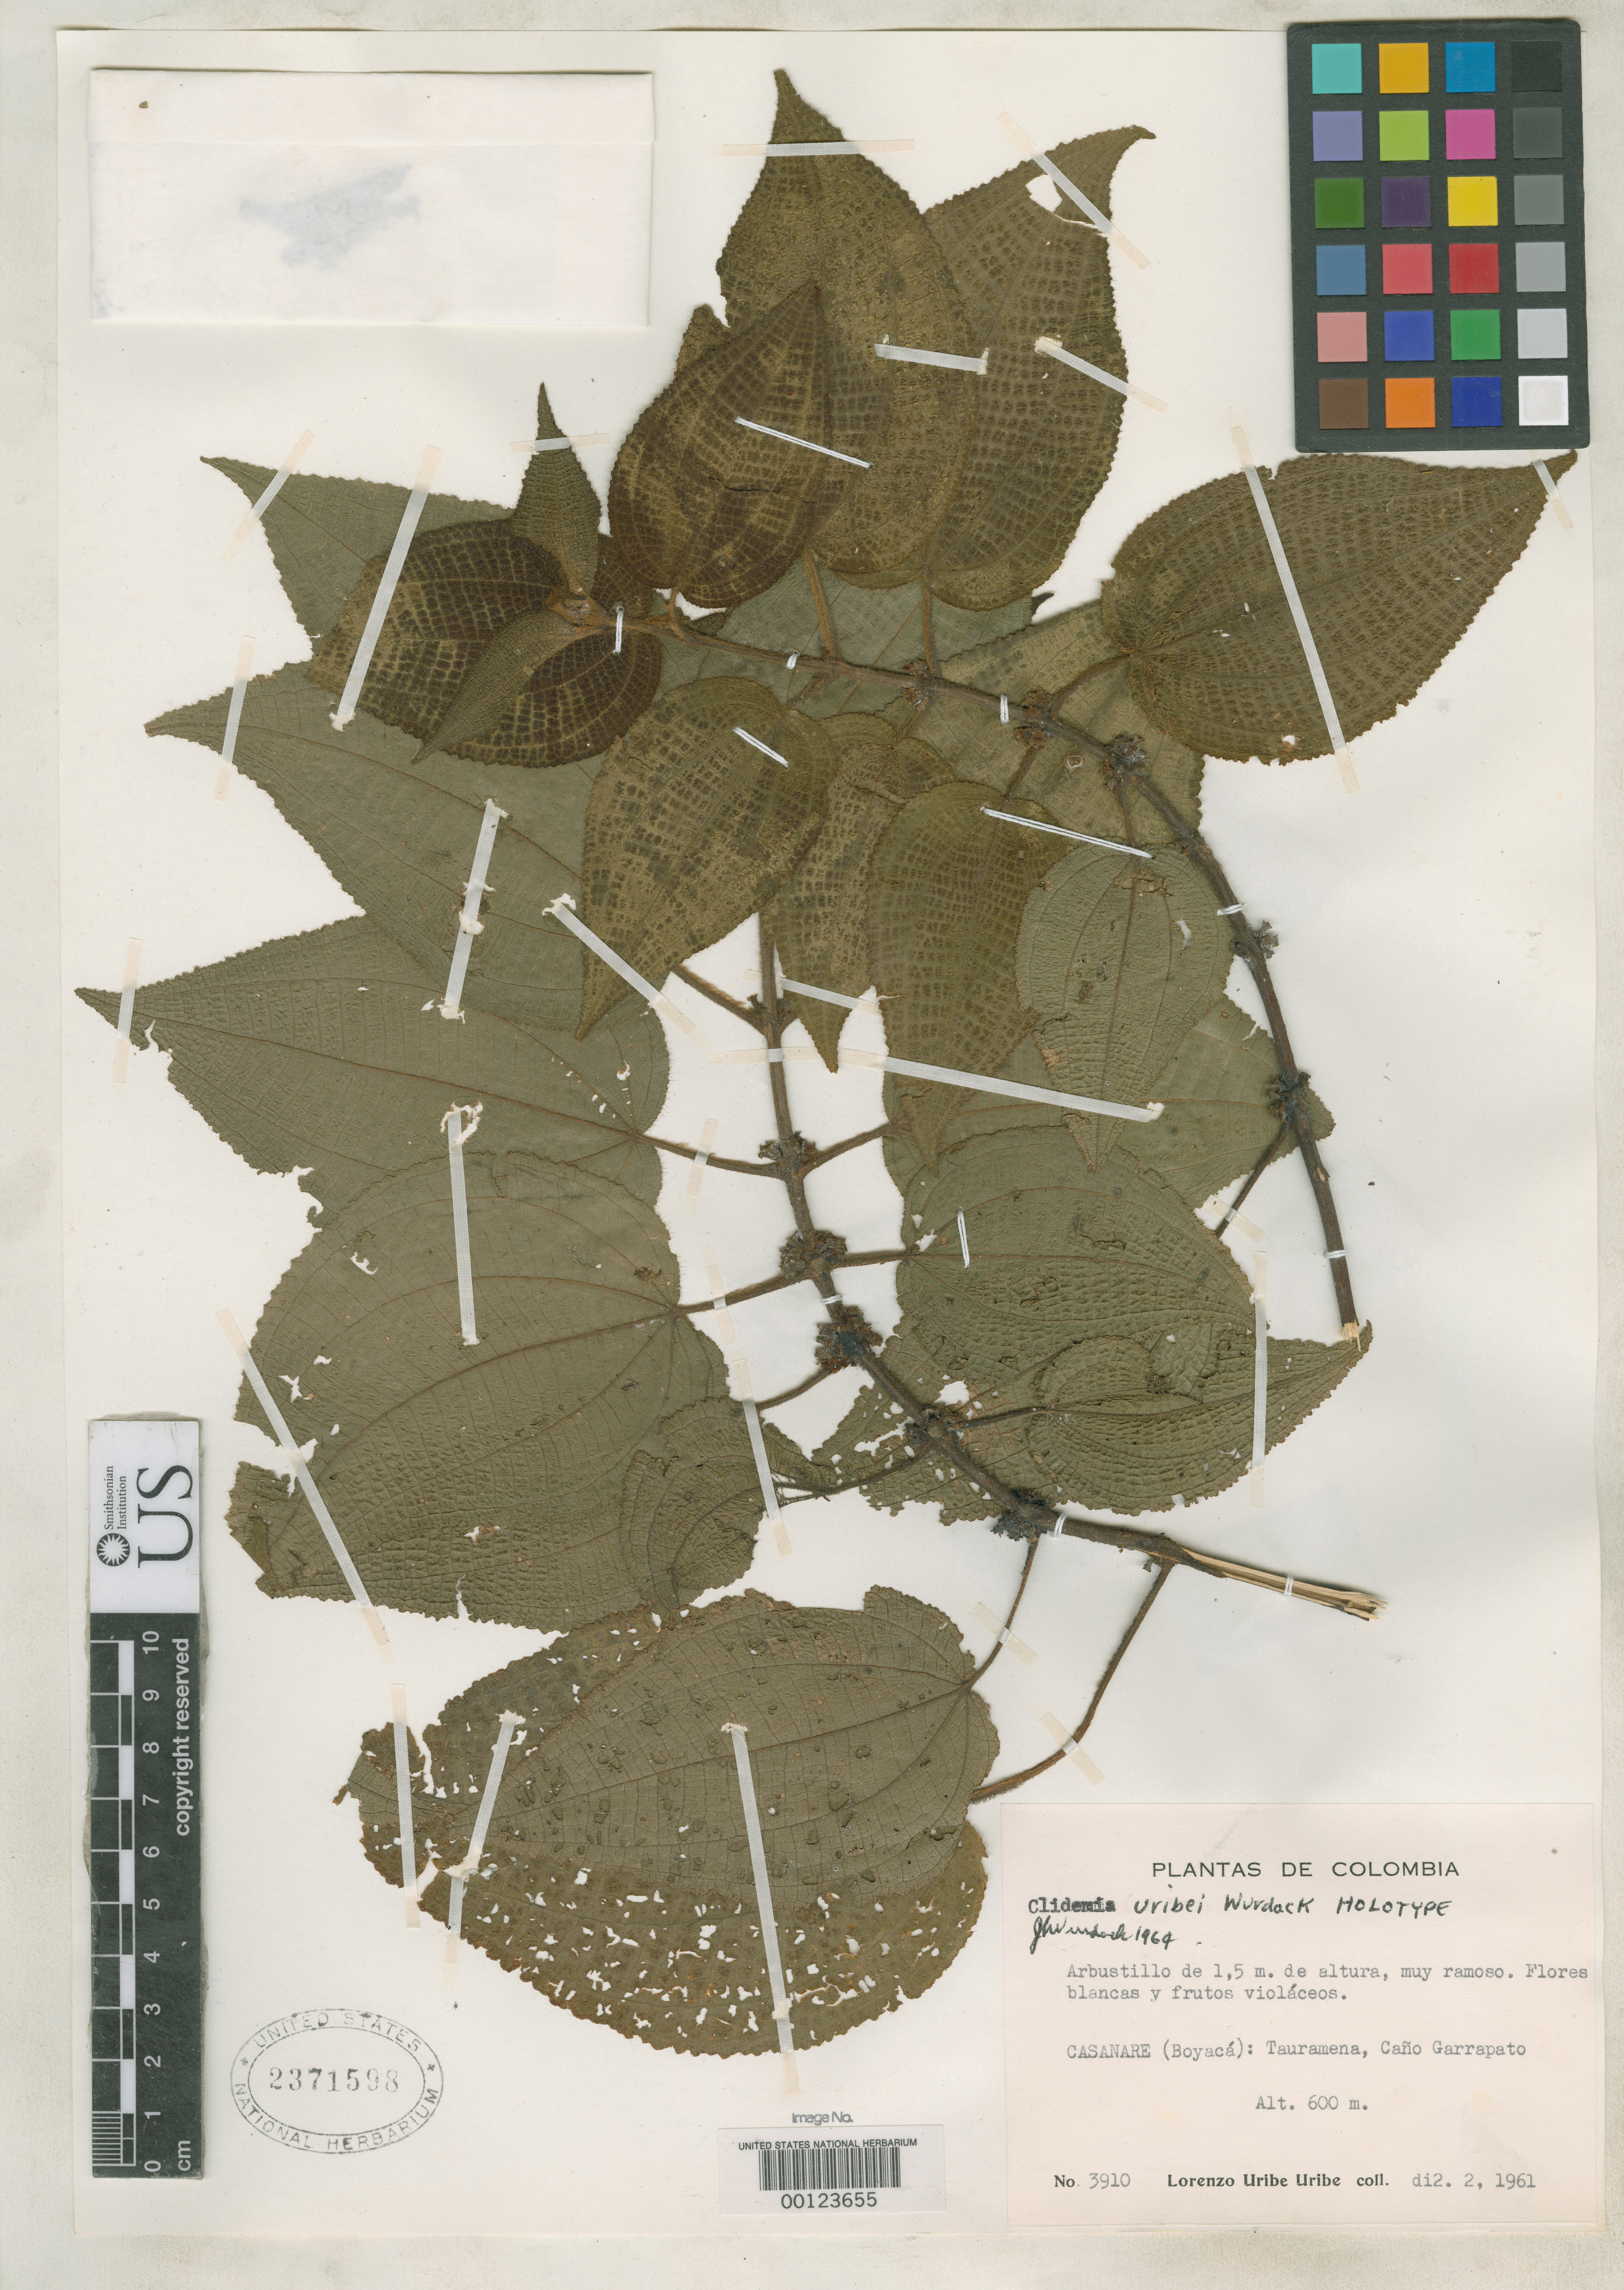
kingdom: Plantae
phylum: Tracheophyta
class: Magnoliopsida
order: Myrtales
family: Melastomataceae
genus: Clidemia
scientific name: Clidemia uribei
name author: Wurdack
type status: Holotype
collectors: L. Uribe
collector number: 3910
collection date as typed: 02 Dec 1961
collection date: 1961-12-02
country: Colombia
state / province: Boyacá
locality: Tauramena.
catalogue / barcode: US 2371598